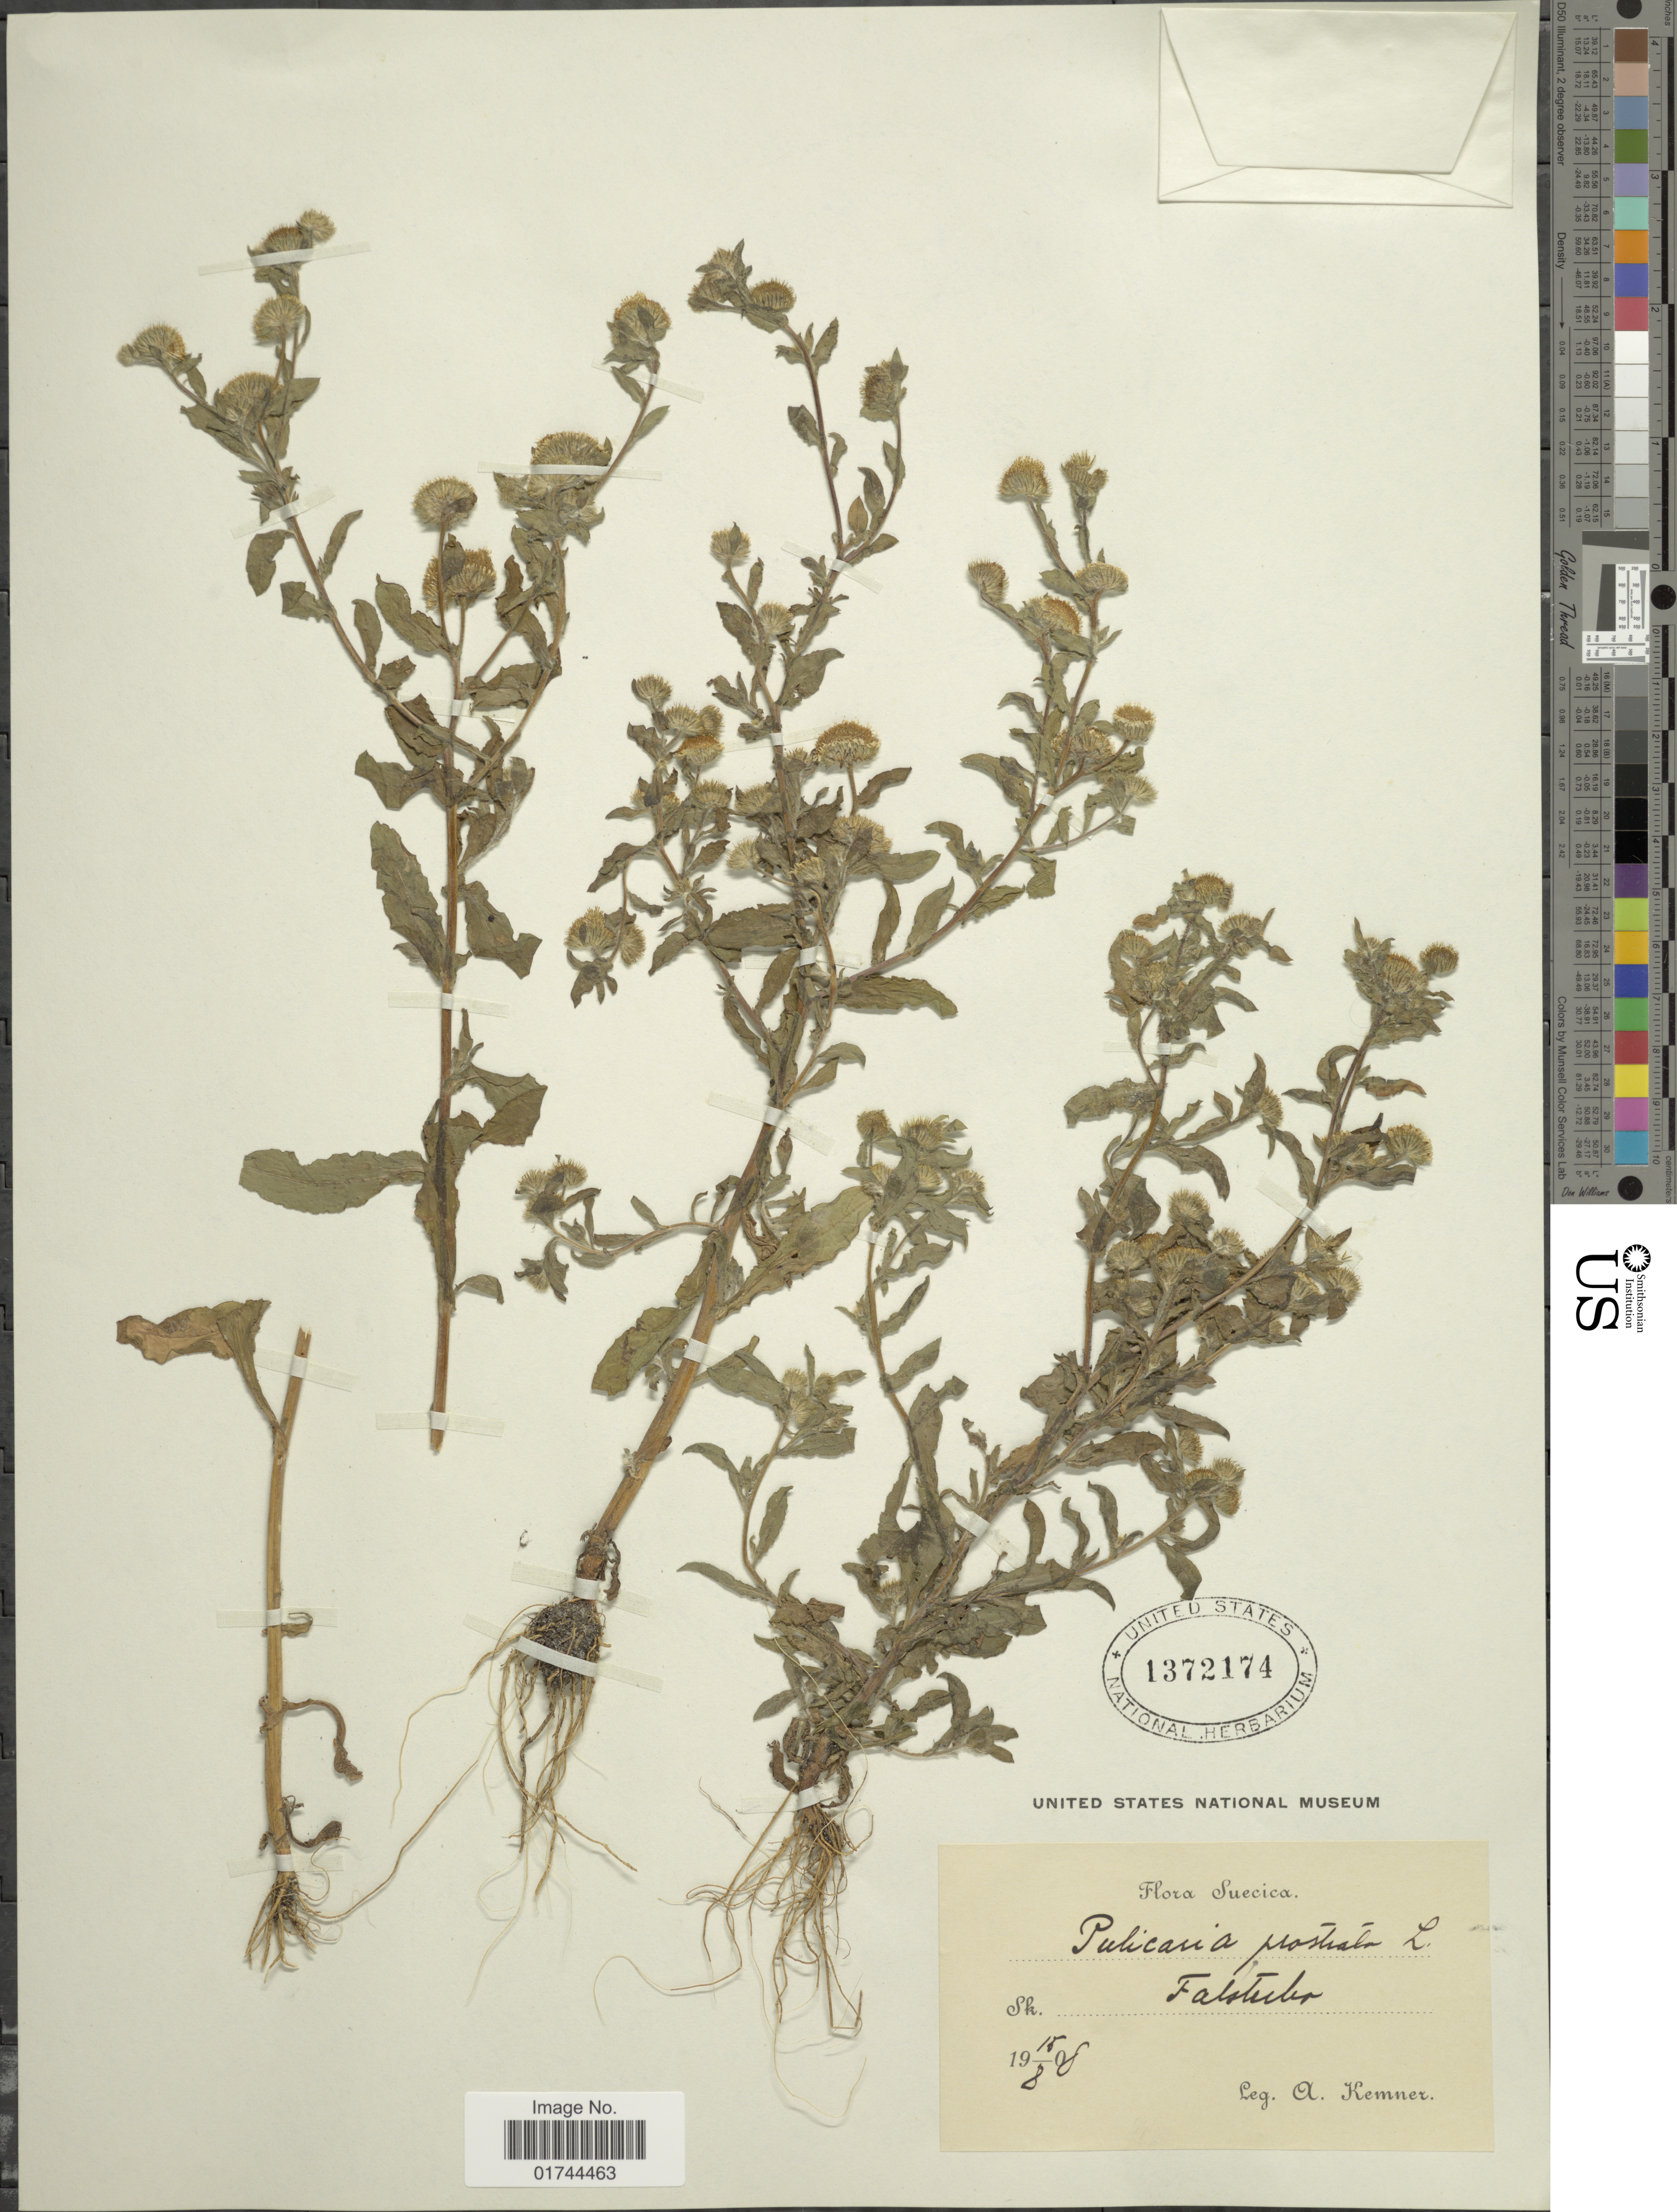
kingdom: Plantae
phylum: Tracheophyta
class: Magnoliopsida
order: Asterales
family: Asteraceae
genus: Pulicaria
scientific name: Pulicaria prostrata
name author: Asch. ex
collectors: A. Kemner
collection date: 1908-08-15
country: Sweden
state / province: Skåne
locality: Suecica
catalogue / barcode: US 1372174